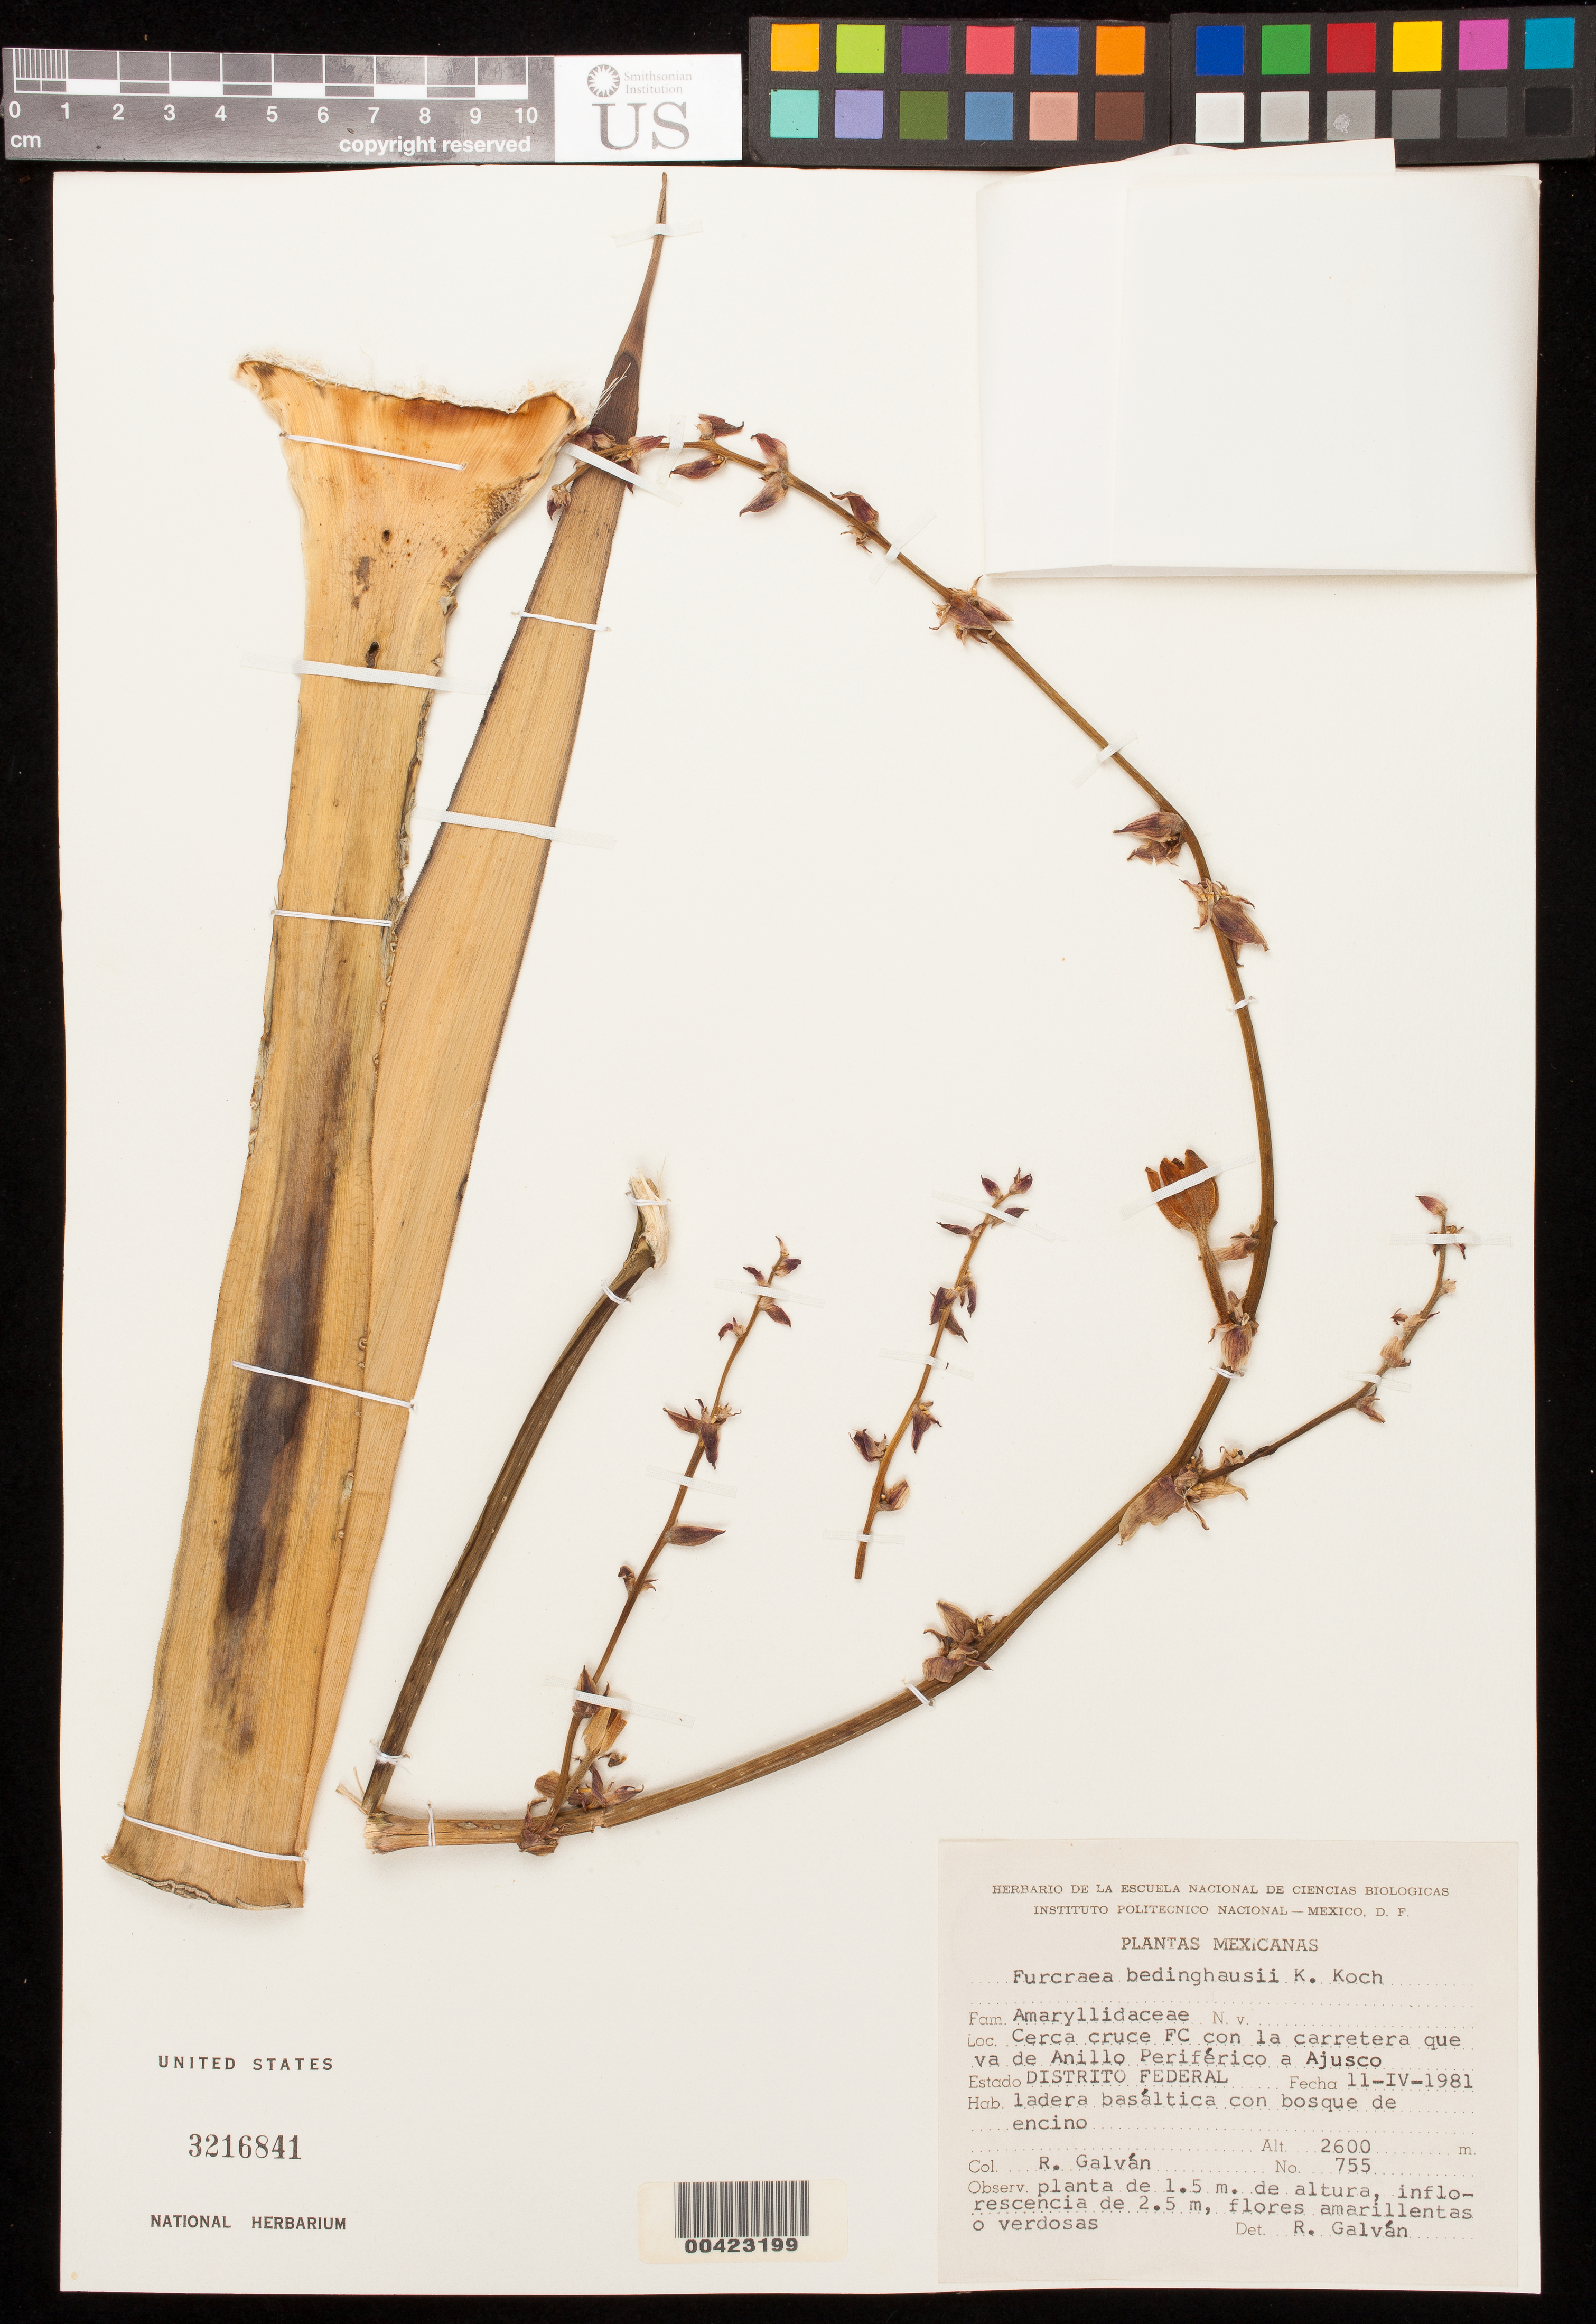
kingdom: Plantae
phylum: Tracheophyta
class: Liliopsida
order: Asparagales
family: Asparagaceae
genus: Furcraea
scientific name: Furcraea bedinghausii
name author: K. Koch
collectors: R. Glavan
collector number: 755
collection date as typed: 11 May 1981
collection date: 1981-05-11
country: Mexico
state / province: Distrito Federal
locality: Cerca cruce fc con la carretera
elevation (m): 2600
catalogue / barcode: US 3216841